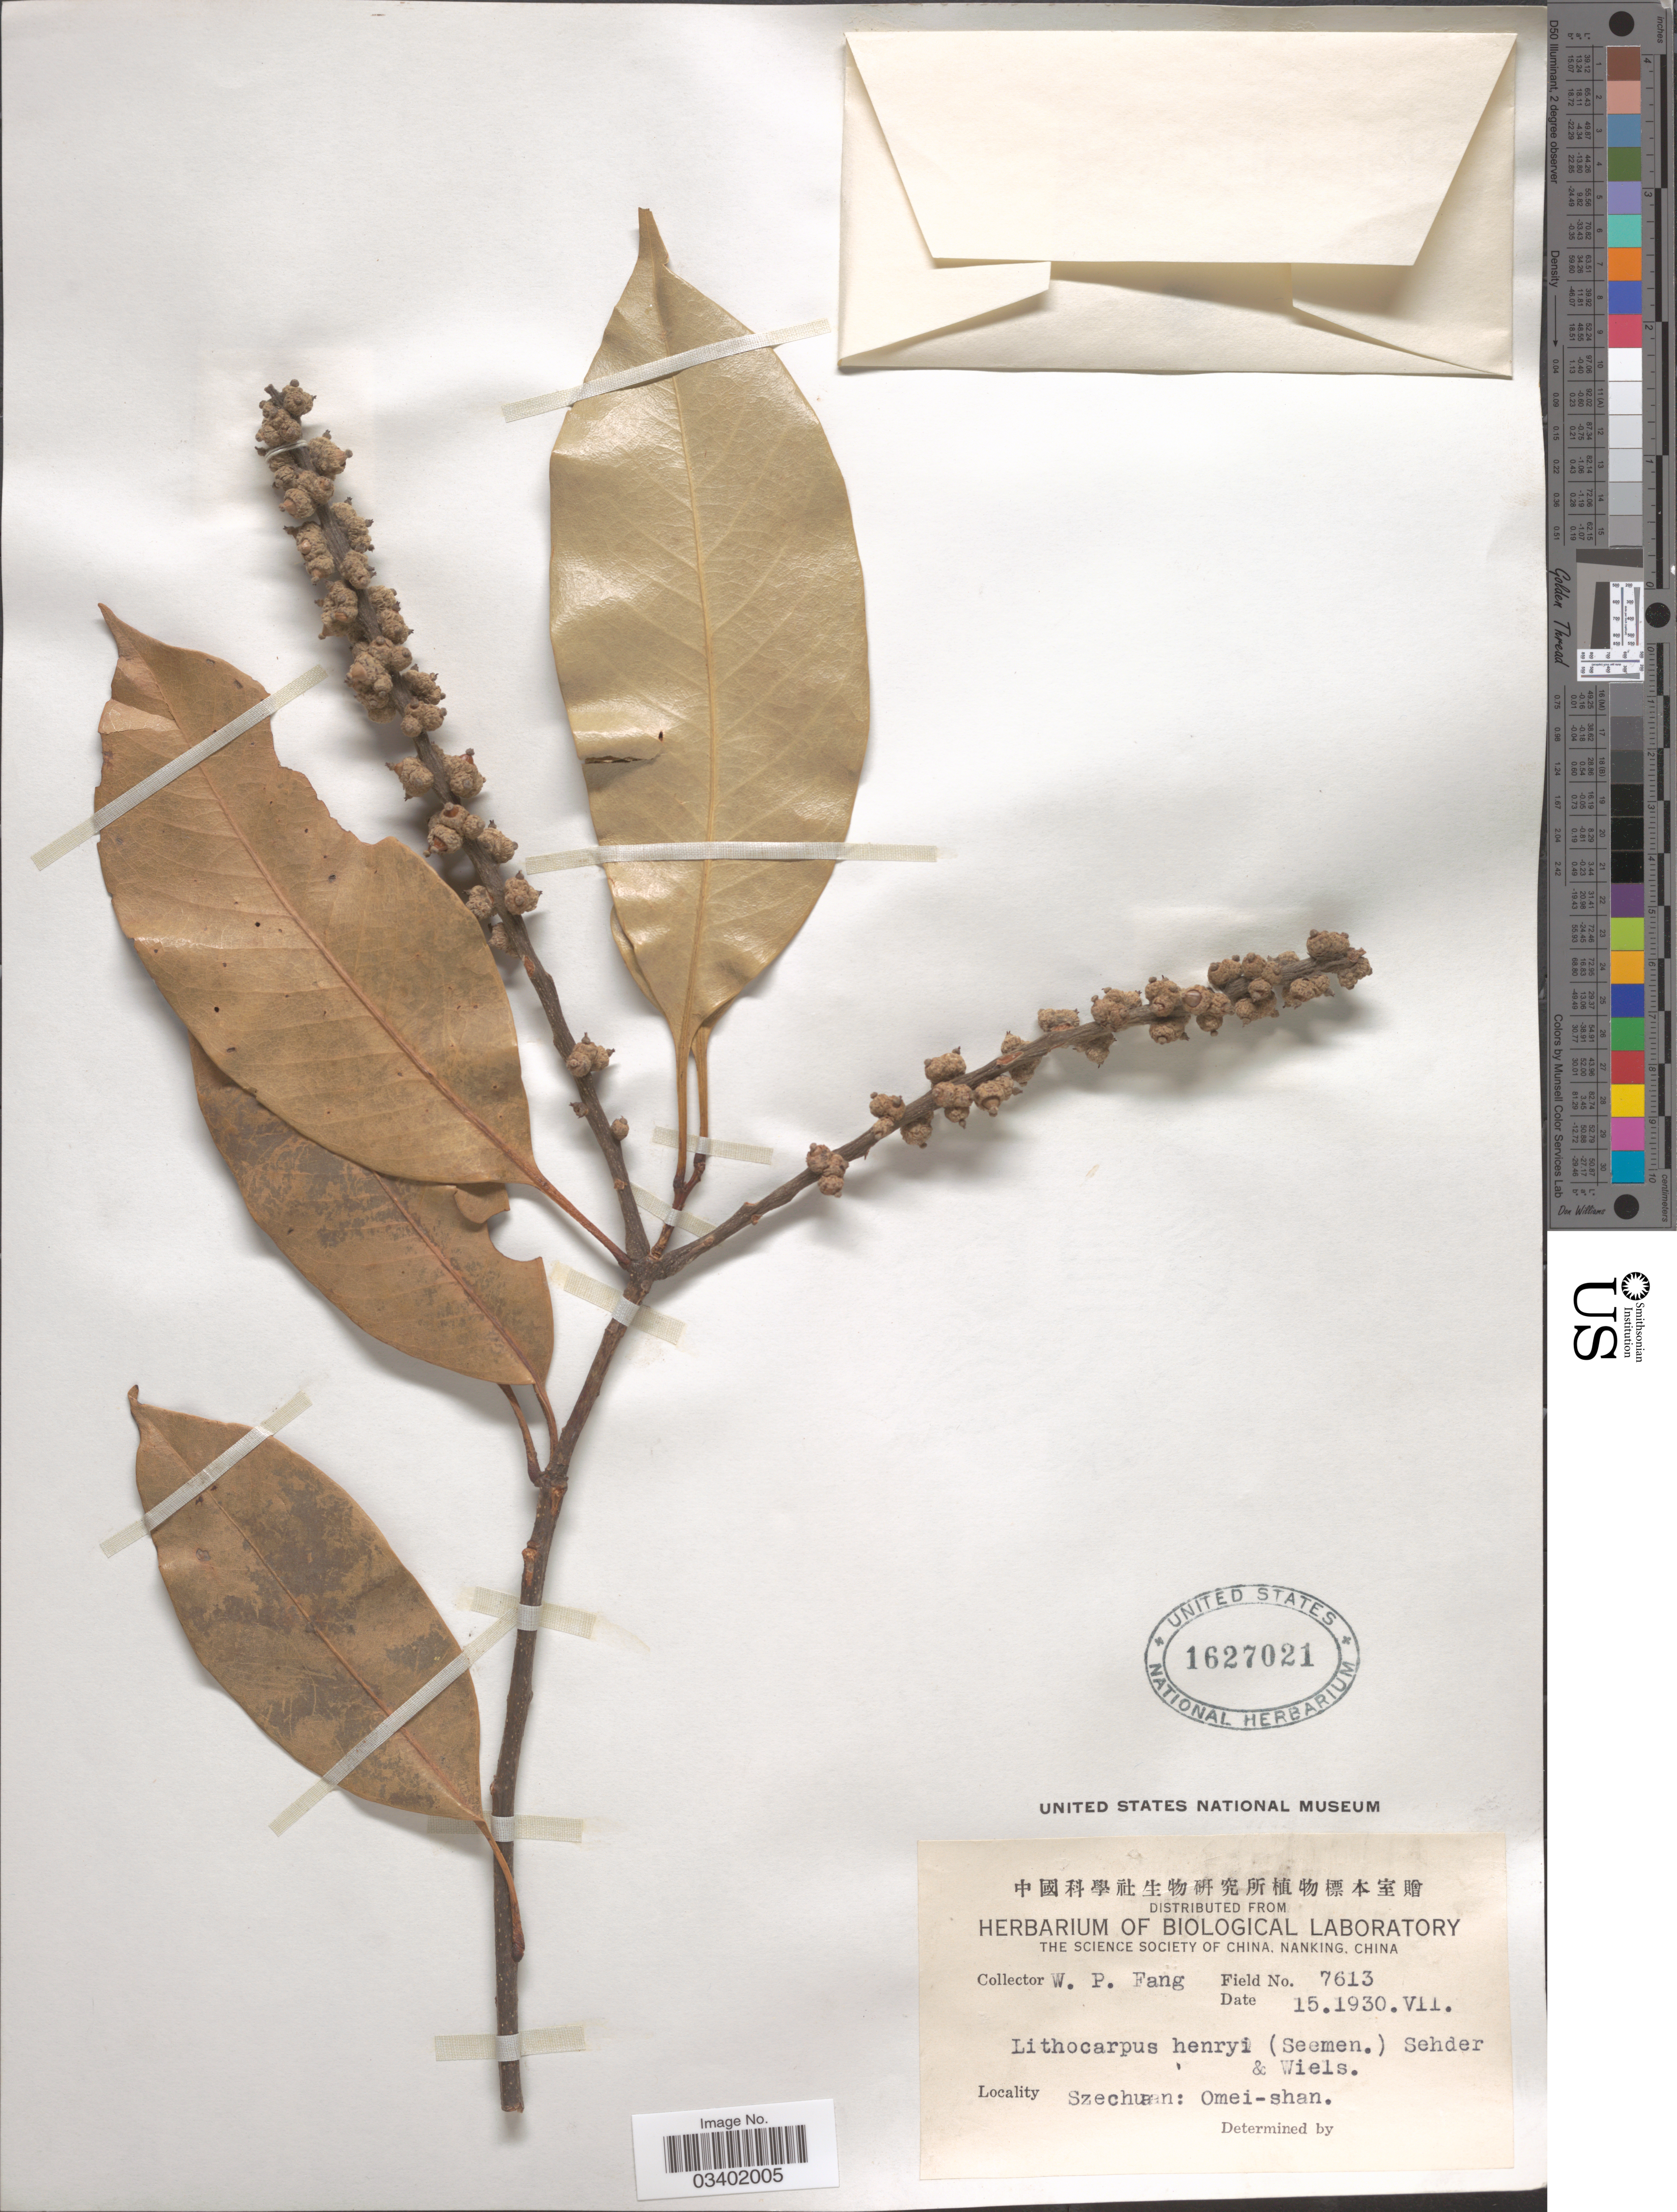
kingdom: Plantae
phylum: Tracheophyta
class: Magnoliopsida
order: Fagales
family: Fagaceae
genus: Lithocarpus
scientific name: Lithocarpus henryi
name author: Rehder & E.H. Wilson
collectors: W. P. Fang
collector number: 7613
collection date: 1930-07-15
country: China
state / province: Sichuan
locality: Szechuan: Omei-shan.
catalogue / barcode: US 1627021